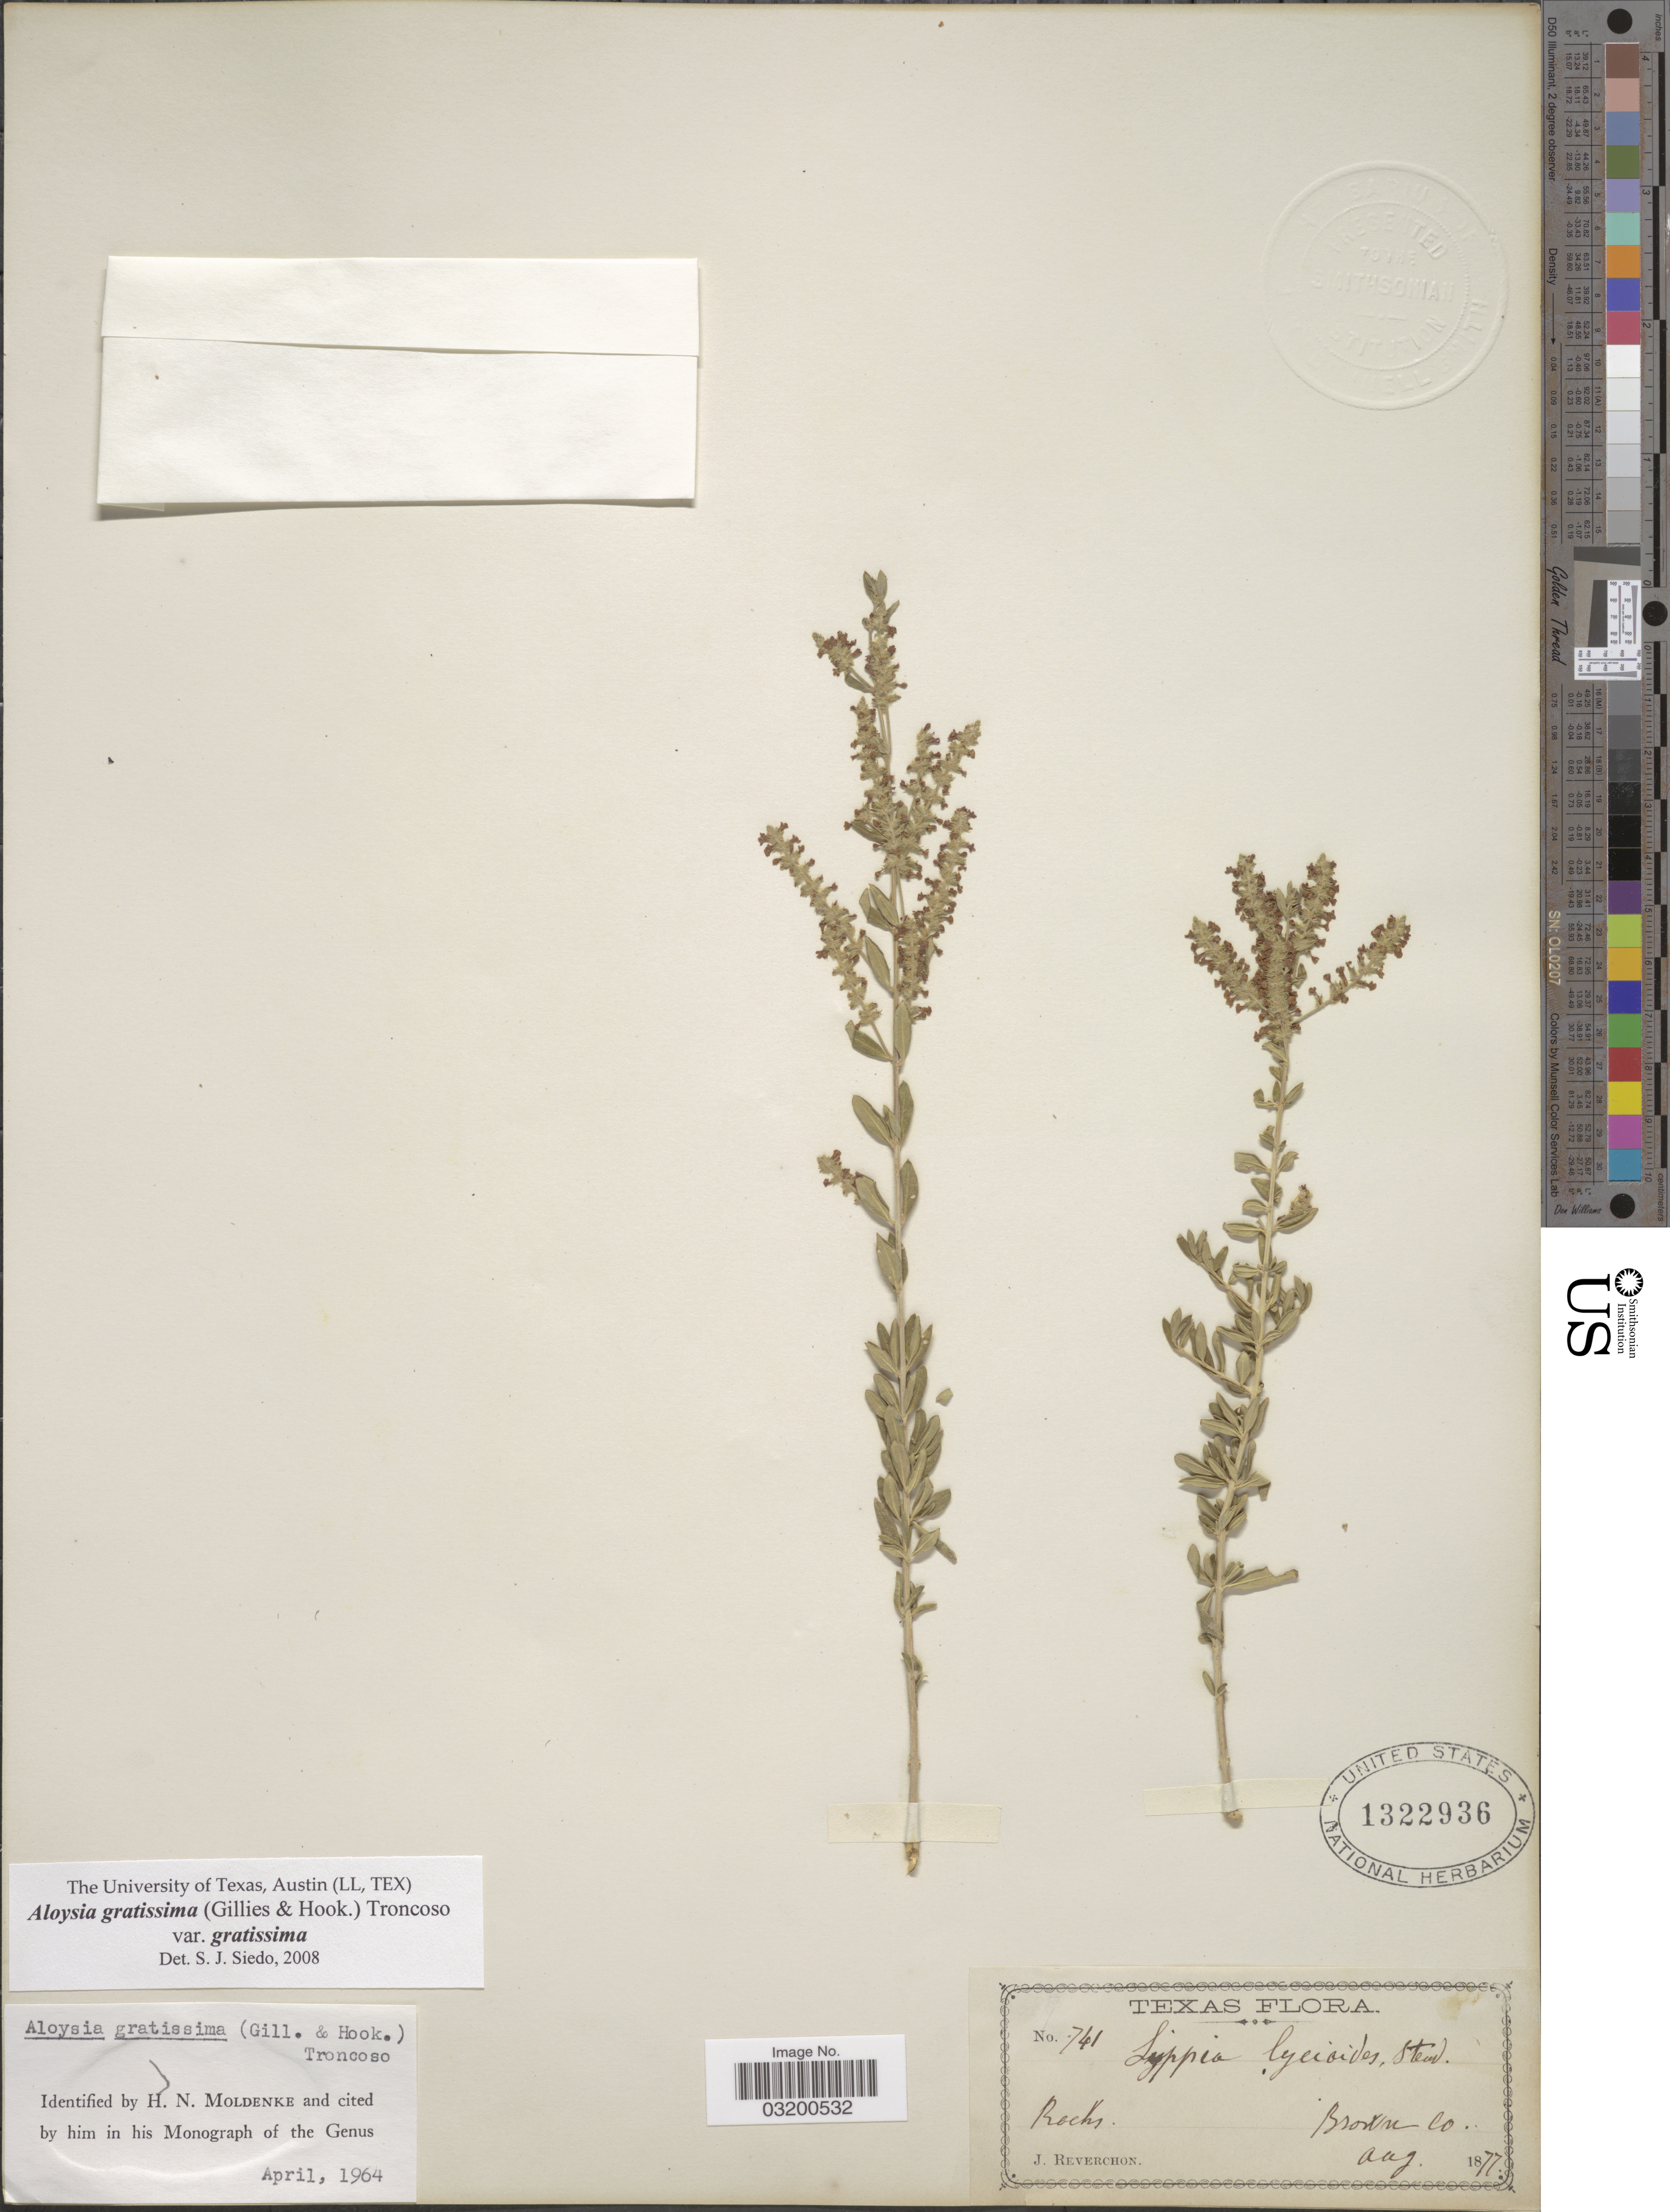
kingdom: Plantae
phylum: Tracheophyta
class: Magnoliopsida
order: Lamiales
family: Verbenaceae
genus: Aloysia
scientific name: Aloysia gratissima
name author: (Gillies & Hook.) Tronc.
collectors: J. Reverchon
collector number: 741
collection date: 1877-08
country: United States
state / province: Texas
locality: Rocks. Brown Co.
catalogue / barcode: US 1322936